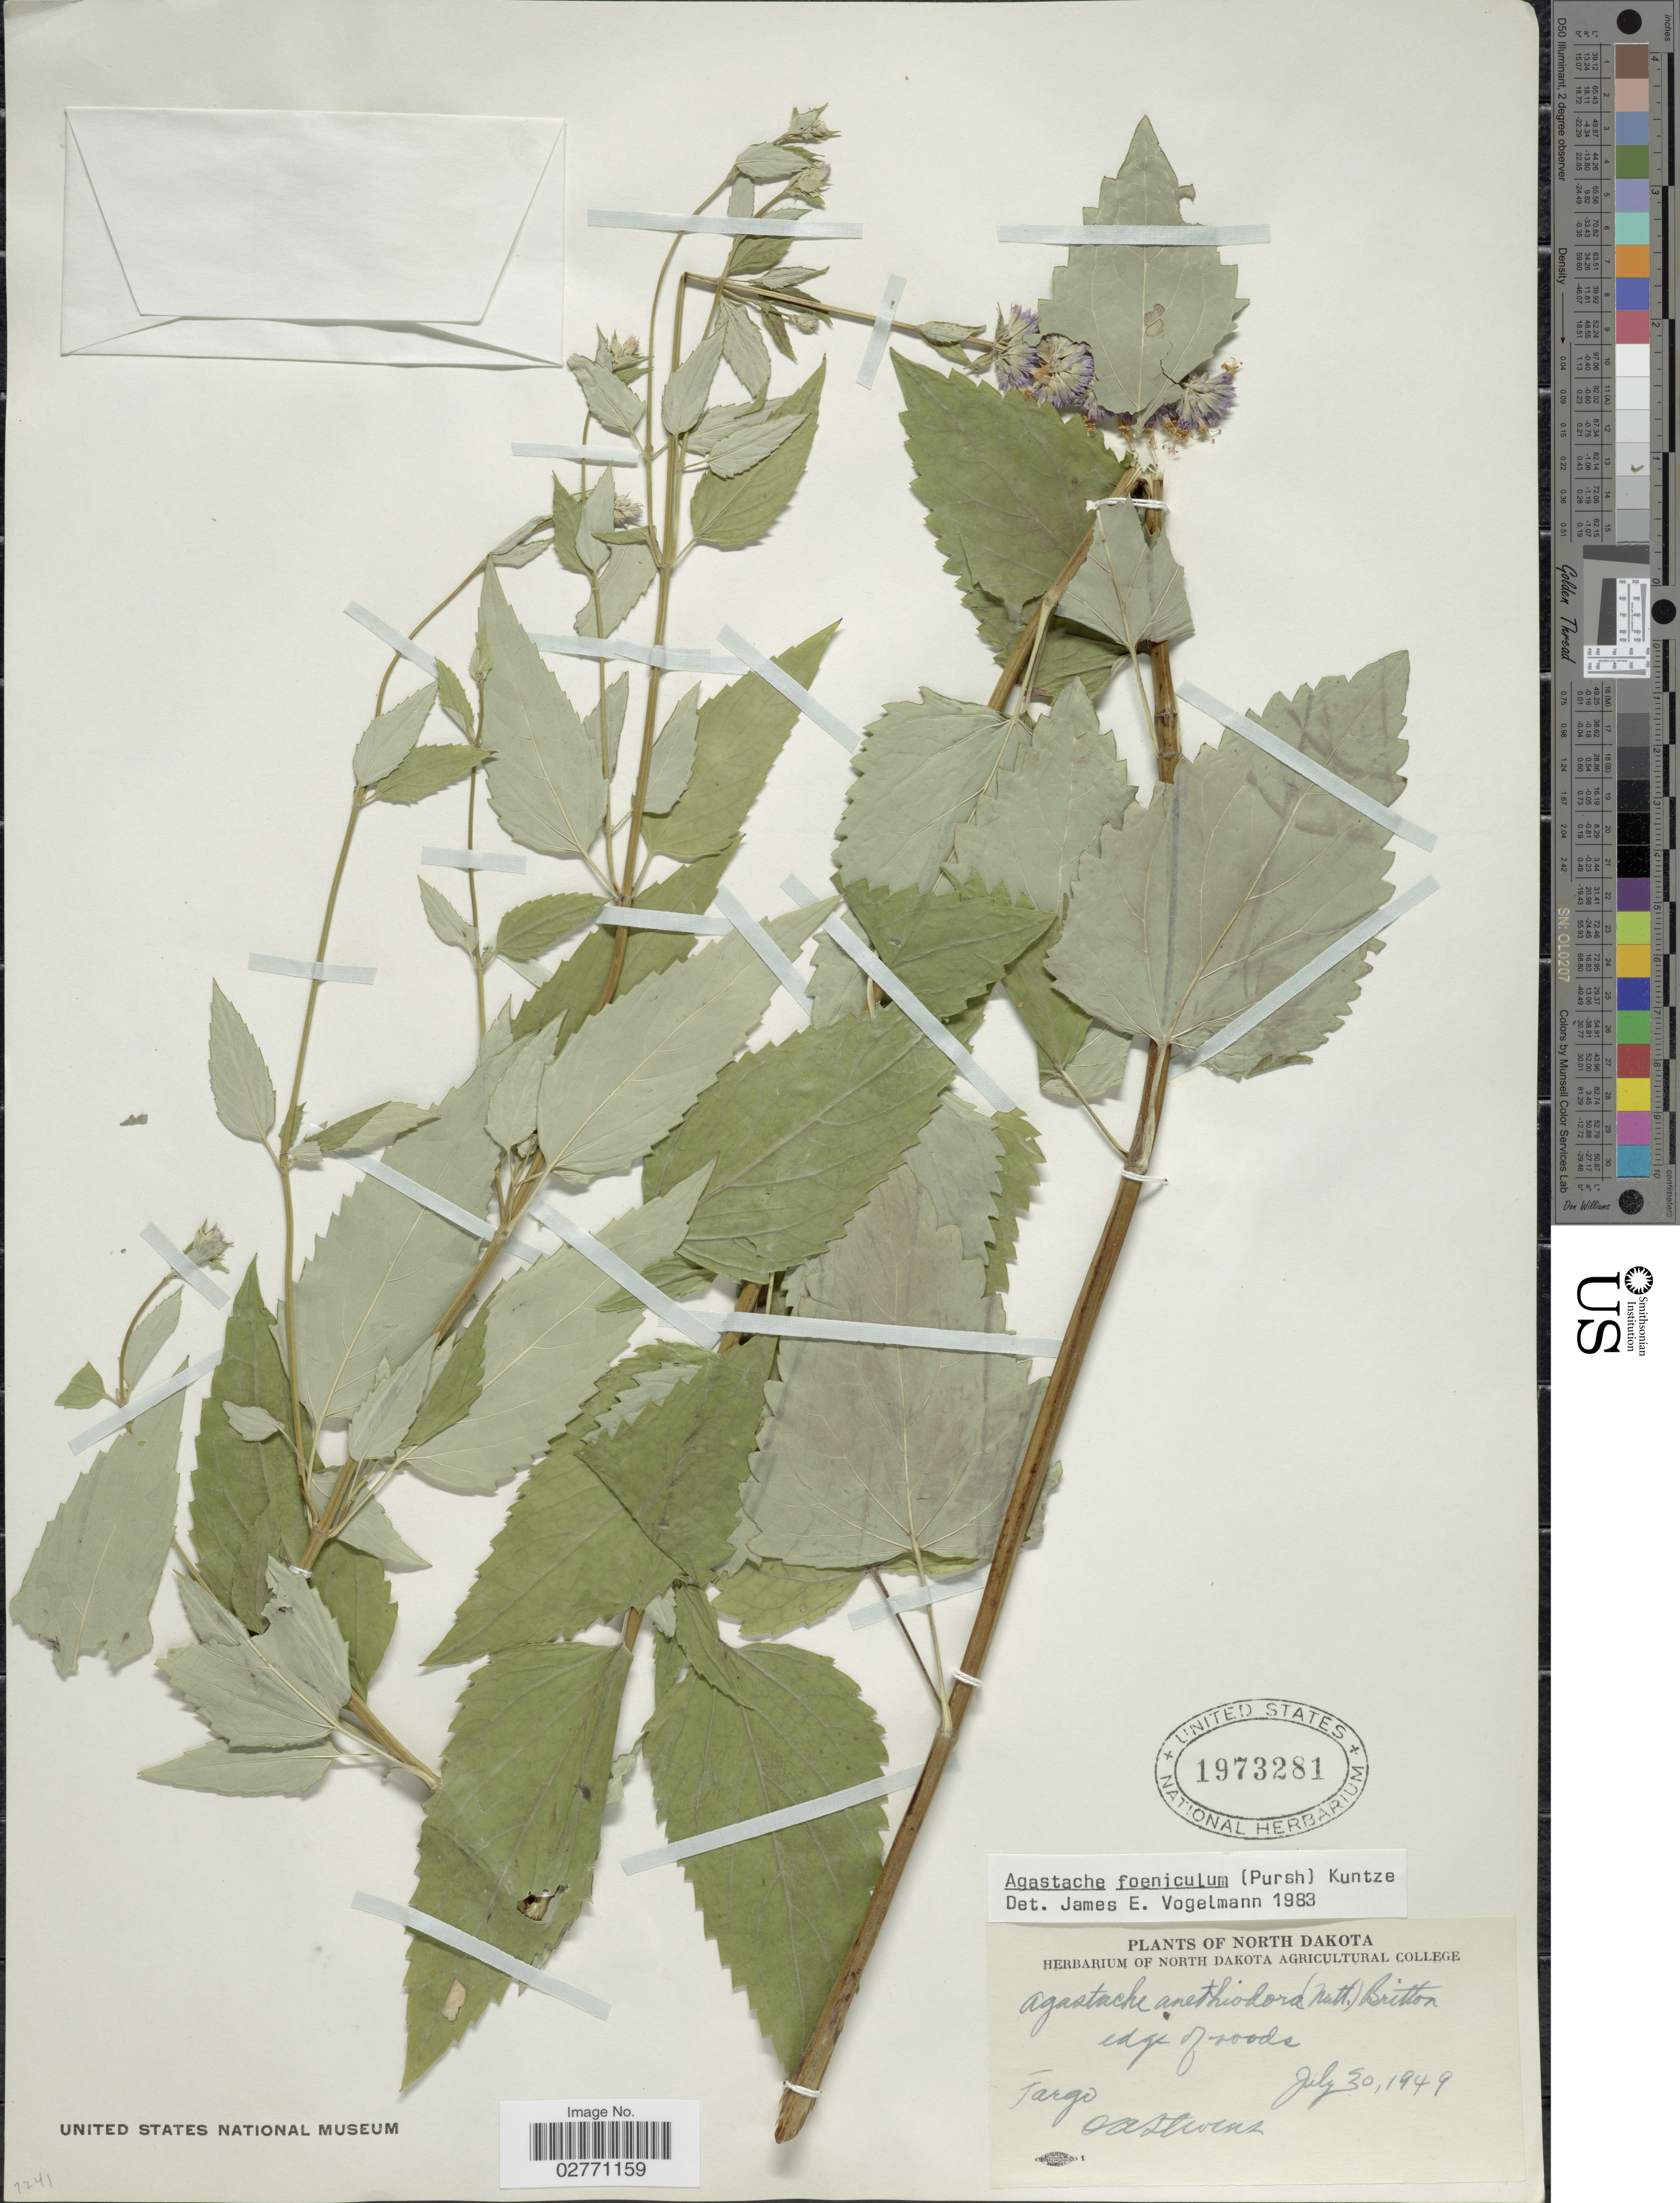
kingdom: Plantae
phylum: Tracheophyta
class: Magnoliopsida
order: Lamiales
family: Lamiaceae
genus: Agastache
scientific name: Agastache foeniculum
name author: (Pursh) Kuntze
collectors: O. A. Stevens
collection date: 1949-07-30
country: United States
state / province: North Dakota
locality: Fargo.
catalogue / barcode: US 1973281